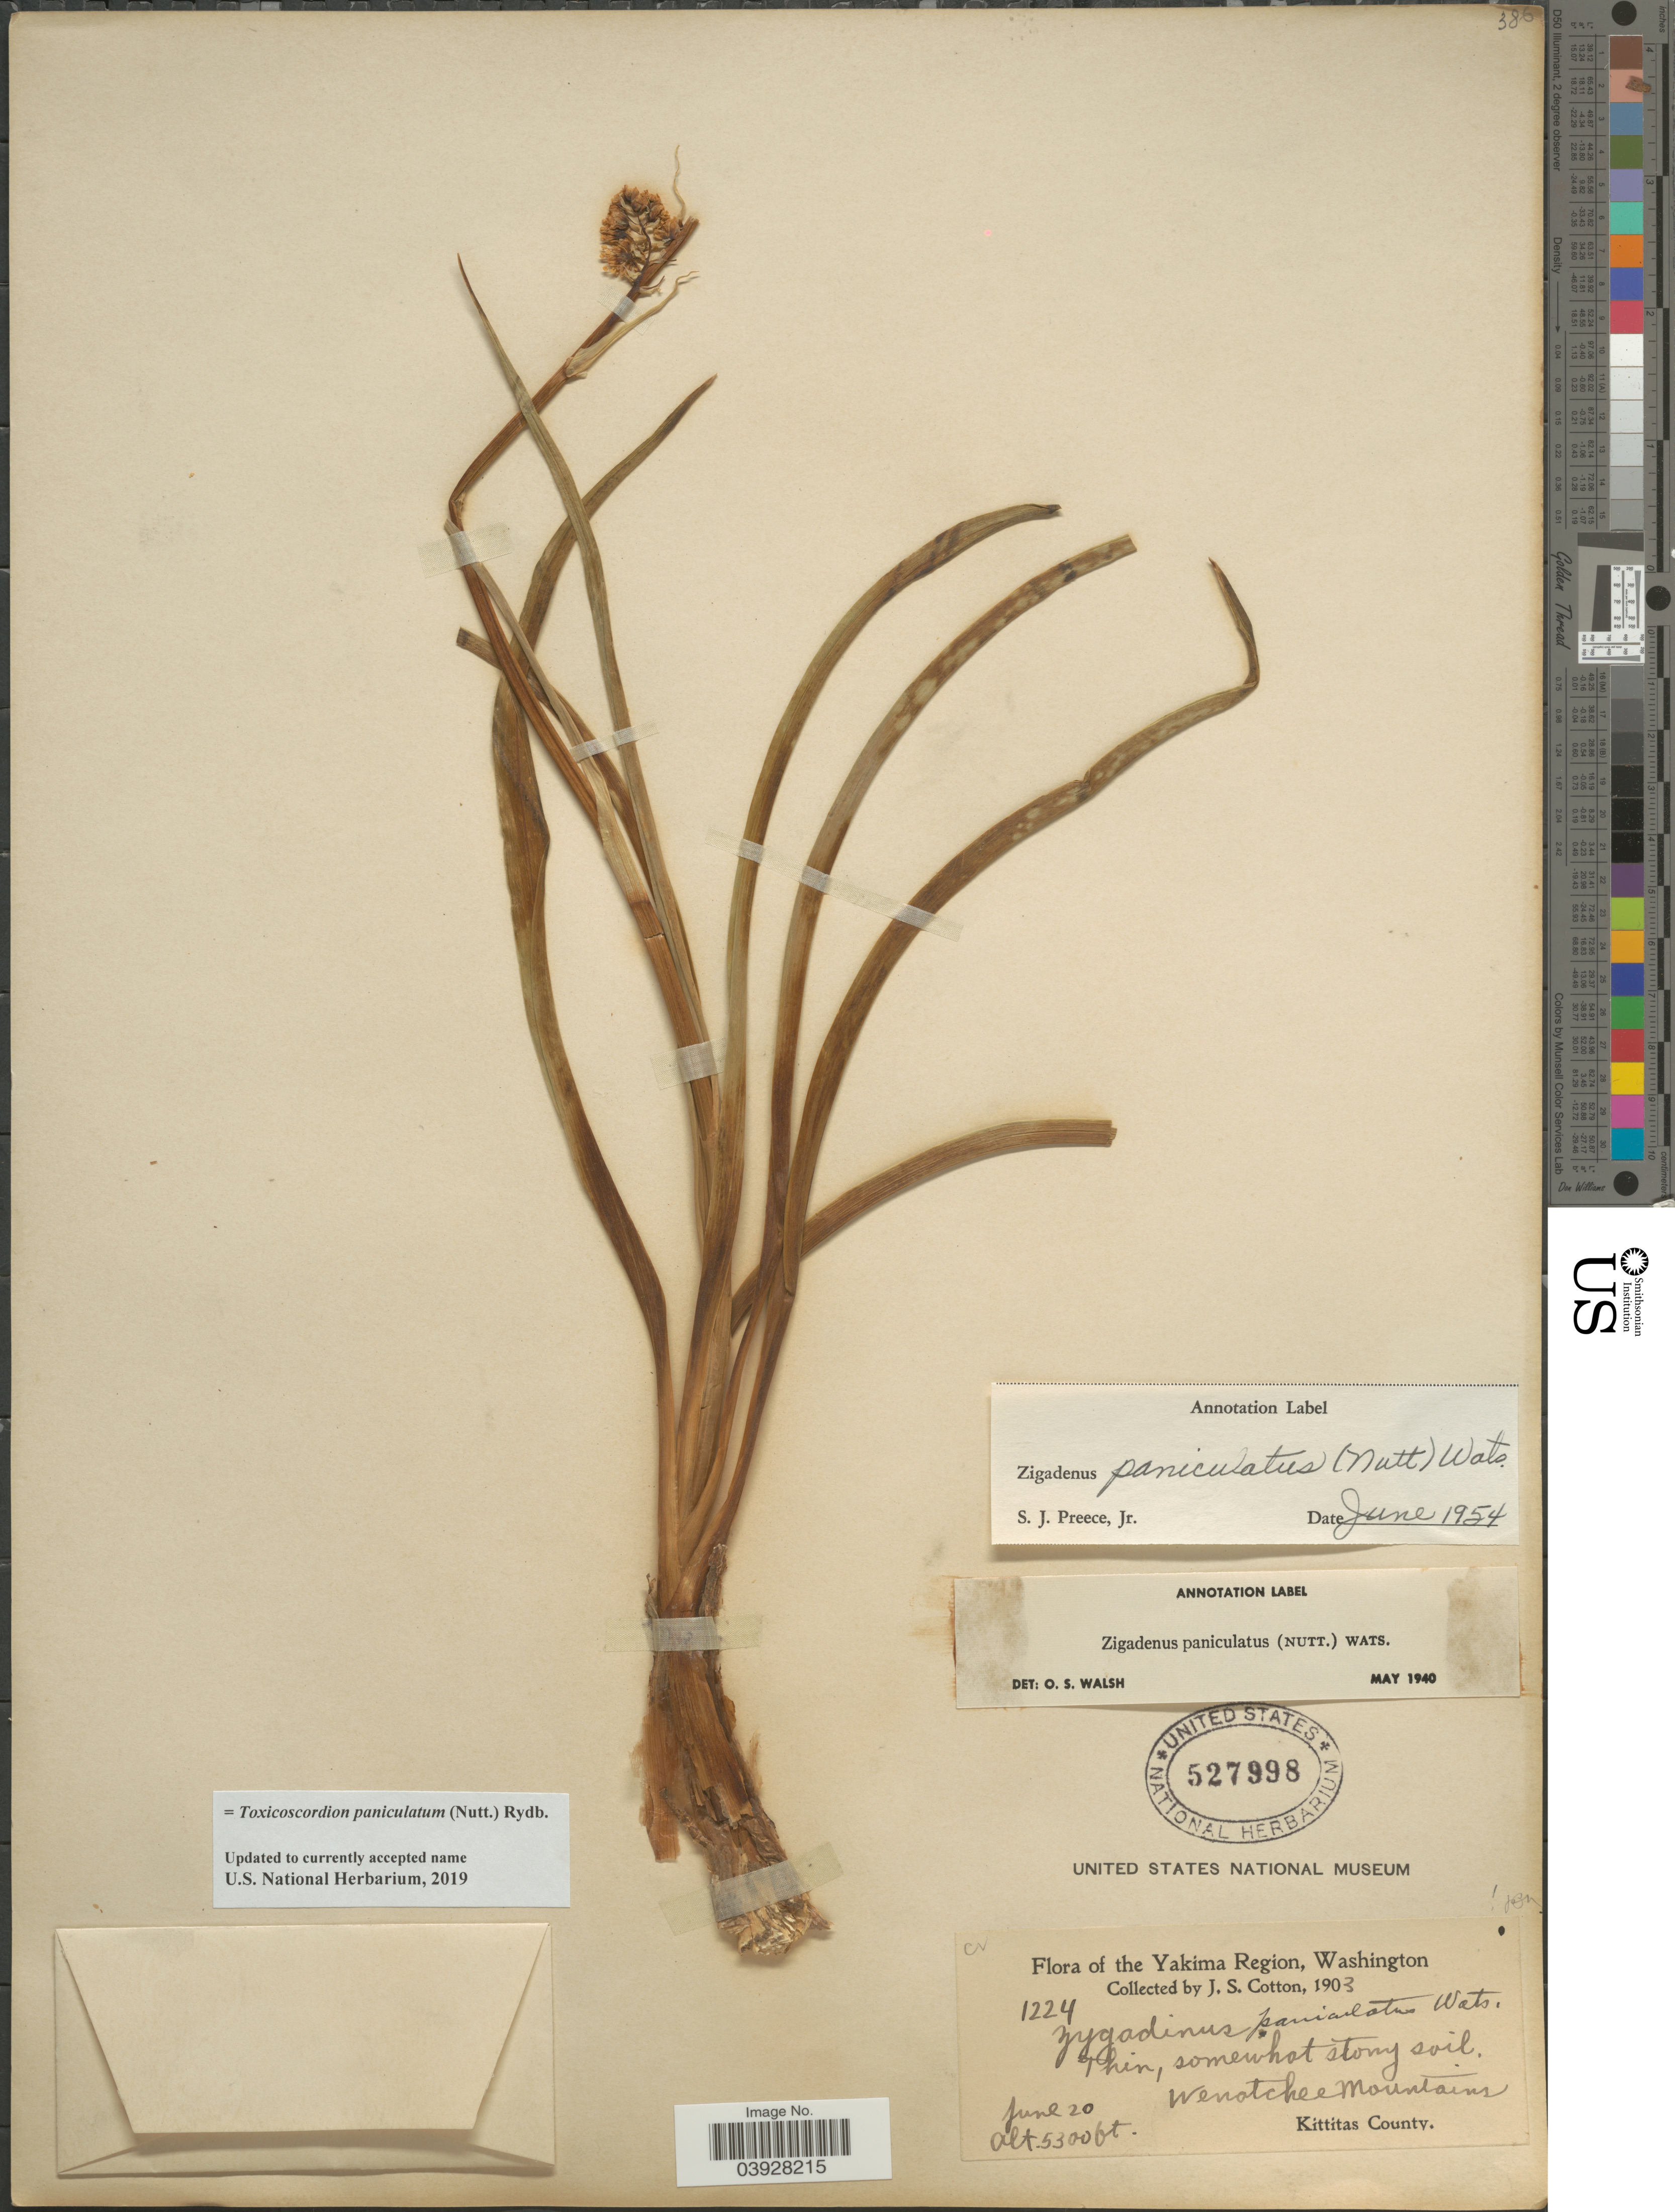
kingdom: Plantae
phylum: Tracheophyta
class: Liliopsida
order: Liliales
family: Melanthiaceae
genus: Toxicoscordion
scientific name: Toxicoscordion paniculatum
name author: (Nutt.) Rydb.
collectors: J. S. Cotton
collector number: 1224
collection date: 1903-06-20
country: United States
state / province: Washington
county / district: Kittitas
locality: The Yakima Region. Wenatchee Mountains, Kittitas County.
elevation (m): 1615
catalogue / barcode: US 527998